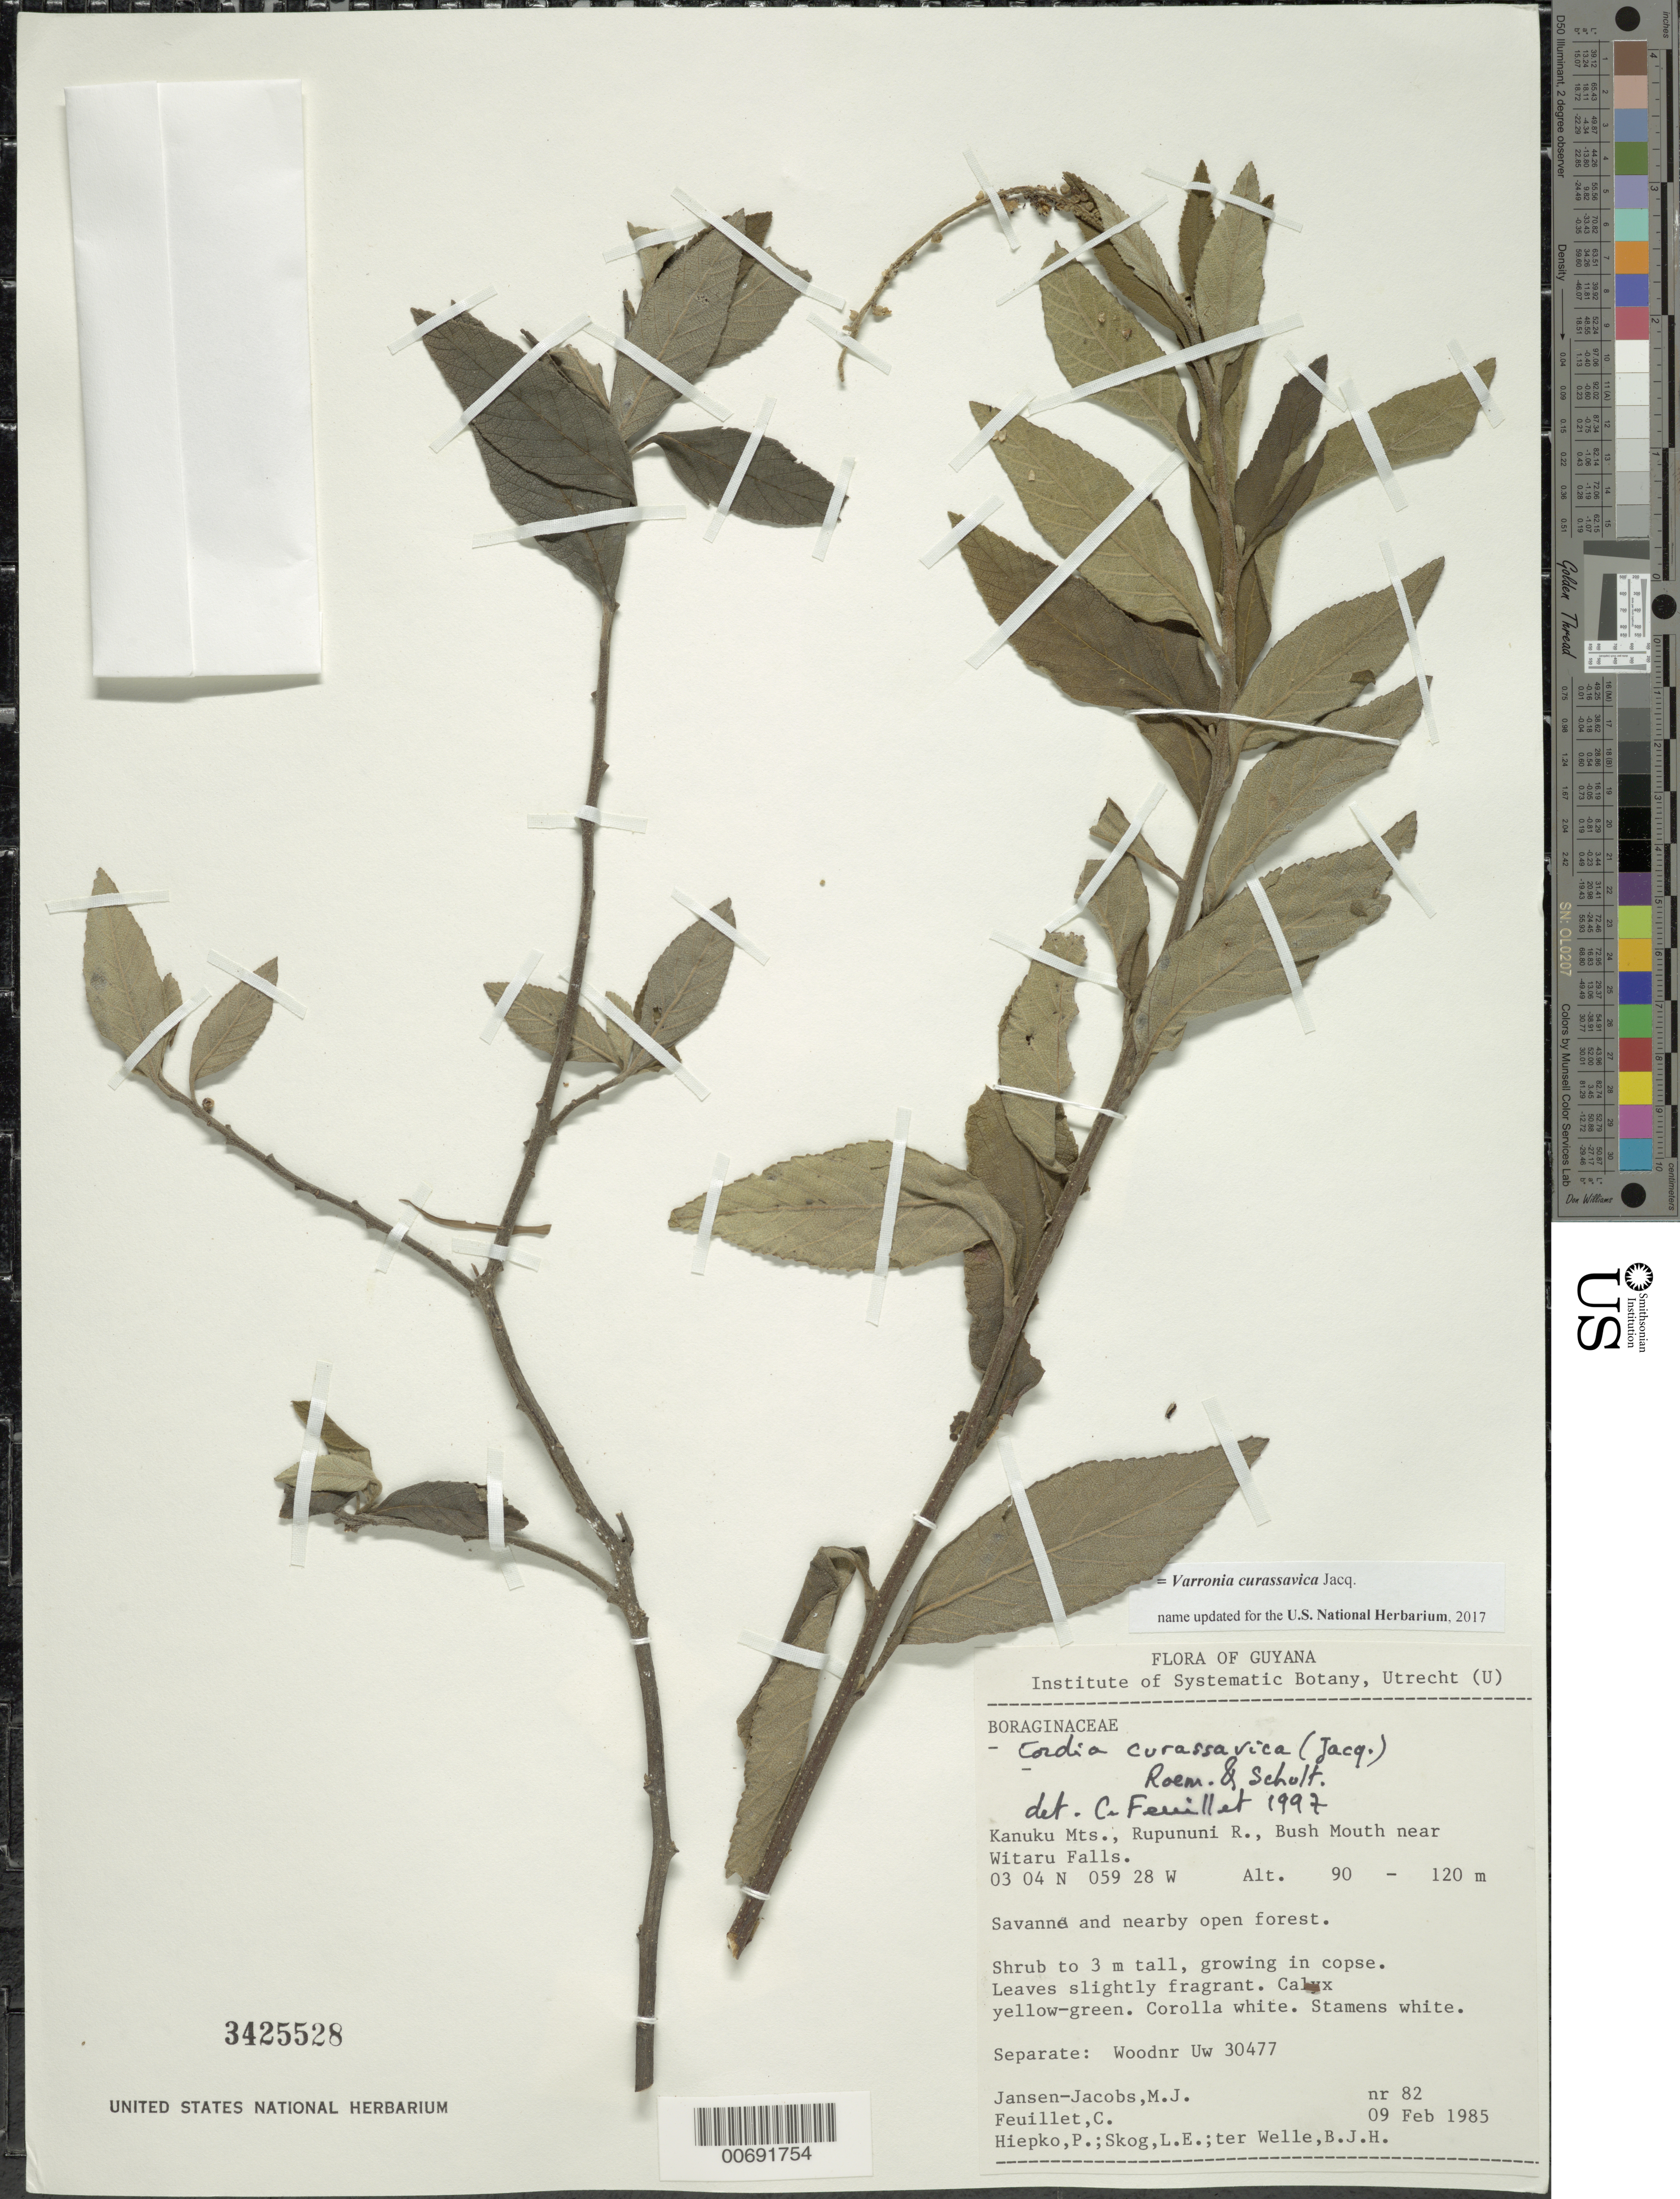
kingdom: Plantae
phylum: Tracheophyta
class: Magnoliopsida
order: Boraginales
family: Cordiaceae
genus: Varronia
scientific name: Varronia curassavica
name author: Jacq.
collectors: M. J. Jansen-Jacobs, C. Feuillet, P. H. Hiepko, L. E. Skog & B. Welle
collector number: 82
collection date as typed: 9-Feb-85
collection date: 1985-02-09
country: Guyana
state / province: U. Takutu-U. Essequibo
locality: Kanuku Mts., Rupununi R., Bush Mouth near Witaru Falls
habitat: Savanna and nearby open forest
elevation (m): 90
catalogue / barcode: US 3425528